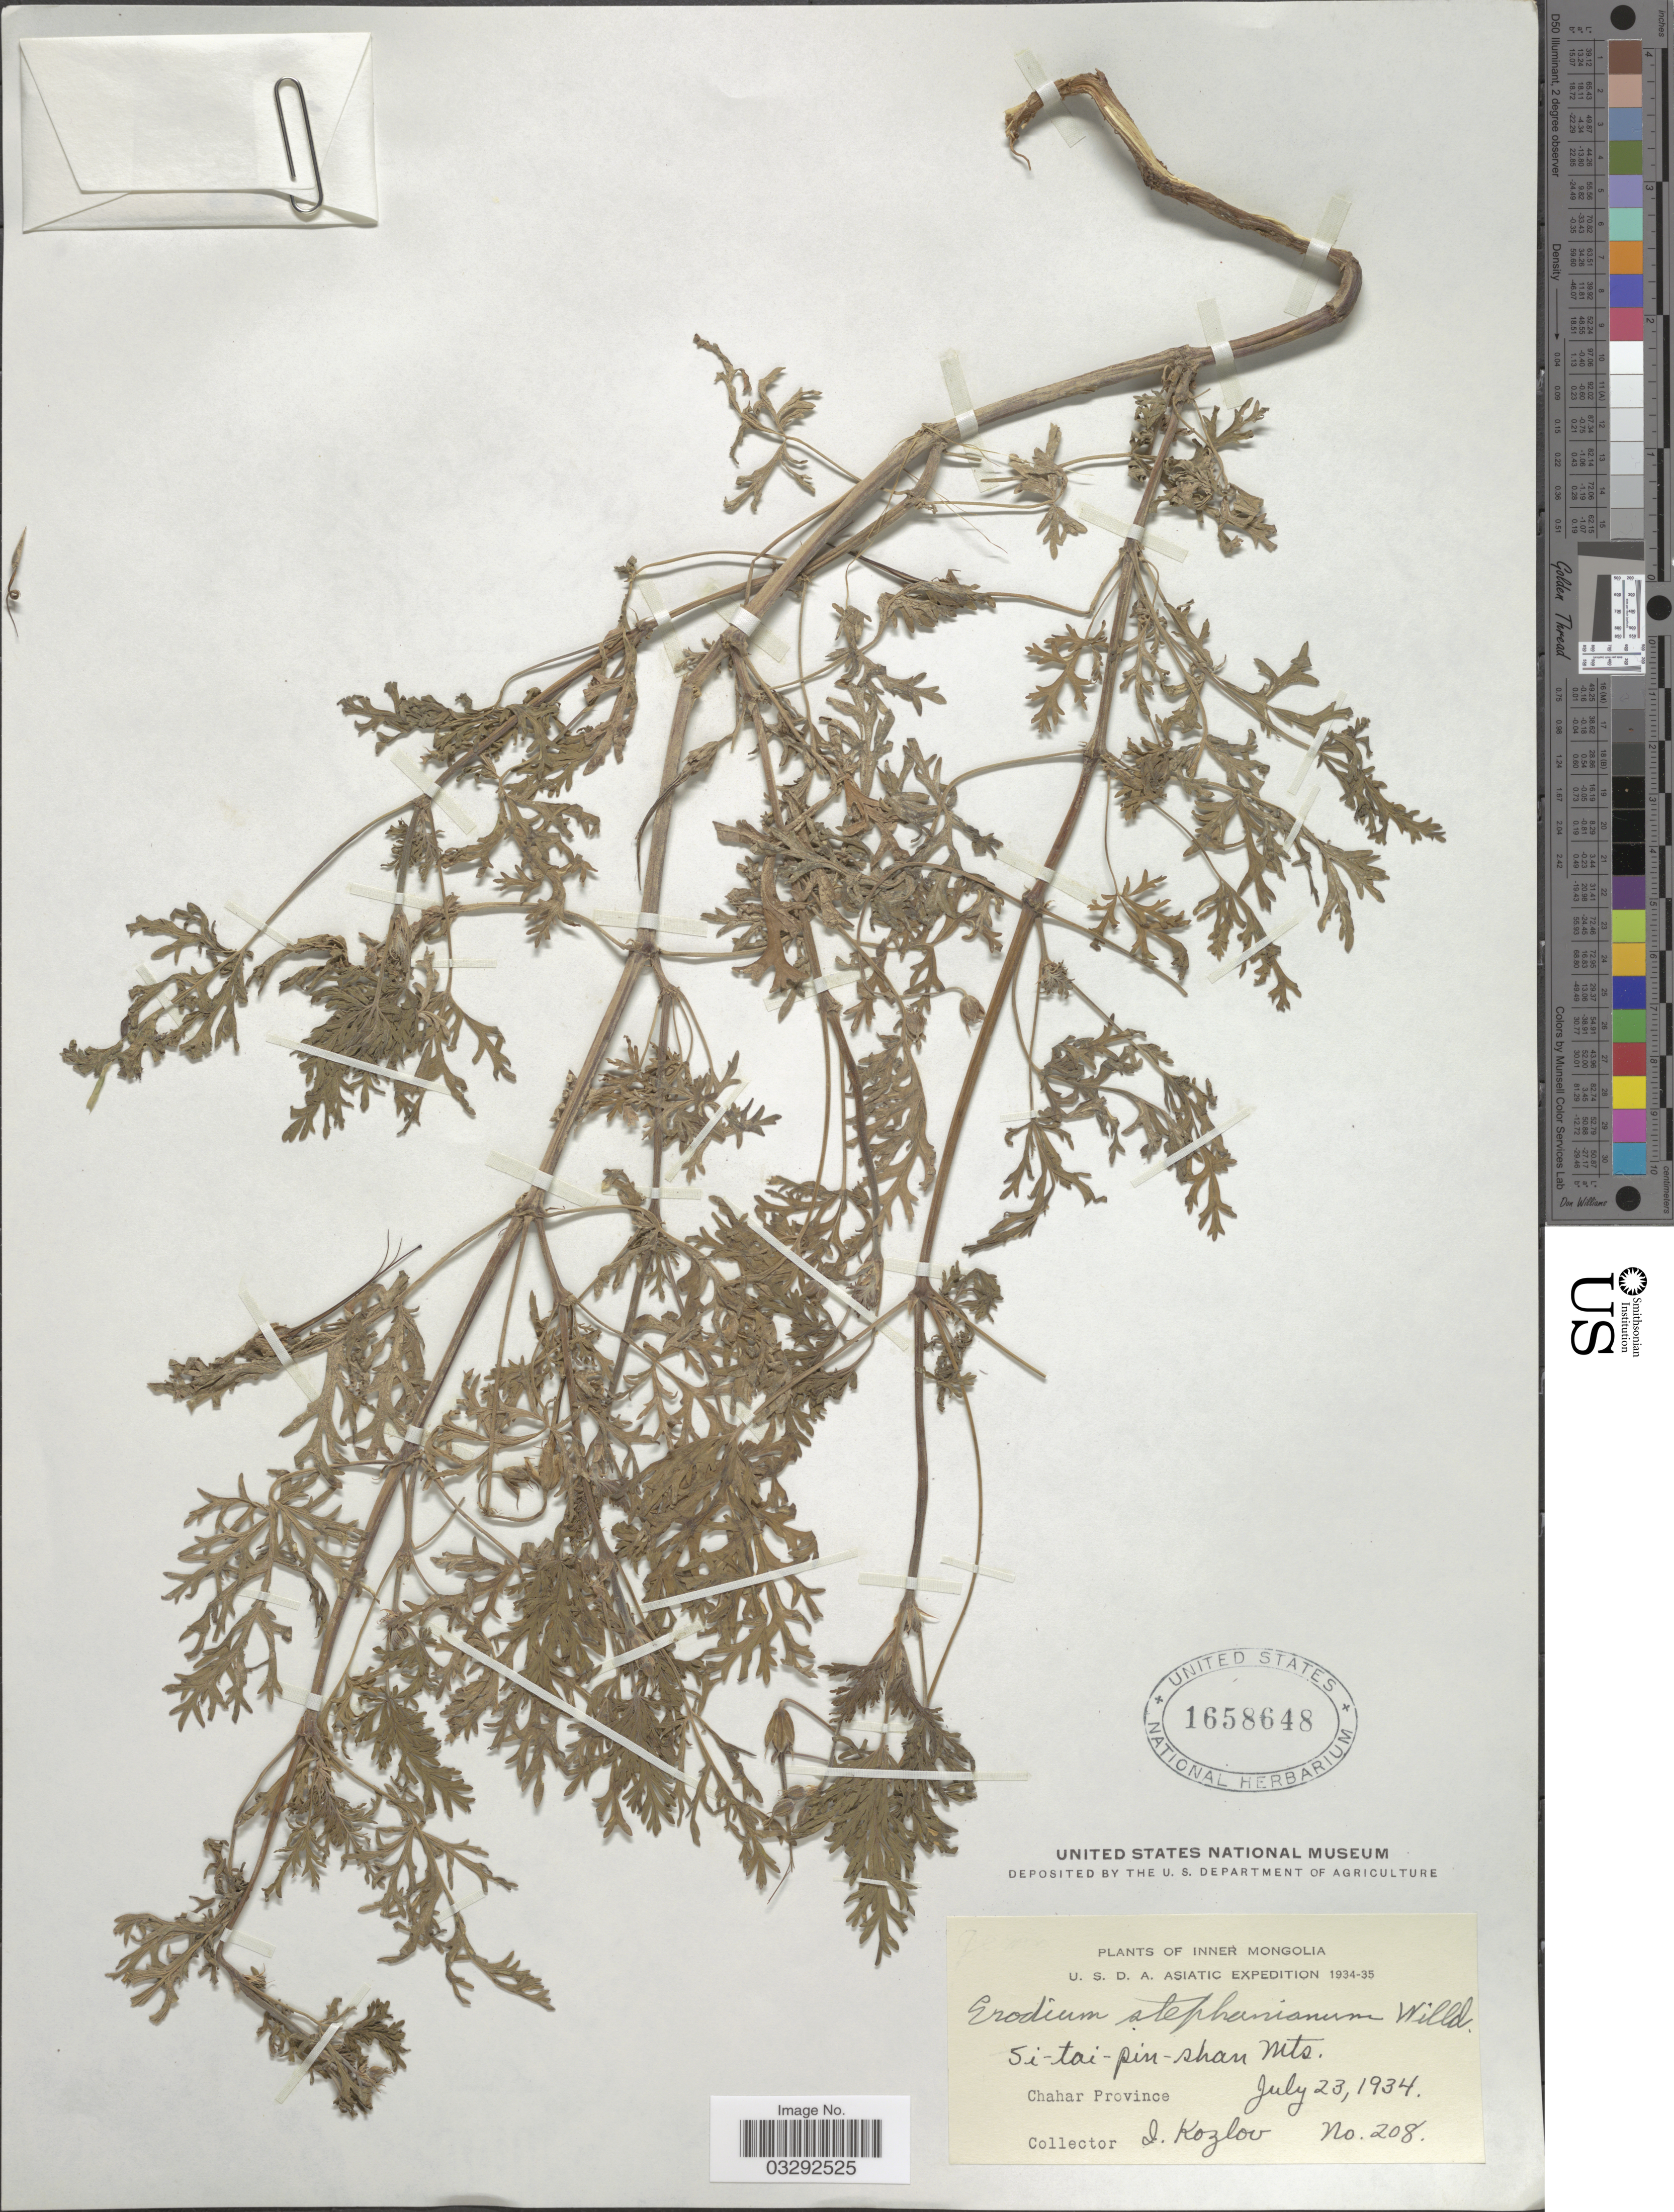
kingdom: Plantae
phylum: Tracheophyta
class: Magnoliopsida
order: Geraniales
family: Geraniaceae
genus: Erodium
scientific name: Erodium stephanianum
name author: Willd.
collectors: I. Kozlov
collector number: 208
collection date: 1934-07-23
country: China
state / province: Nei Monggol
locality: Inner Mongolia. Si-tai-pin-shan Mts. Chahar Province.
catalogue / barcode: US 1658648